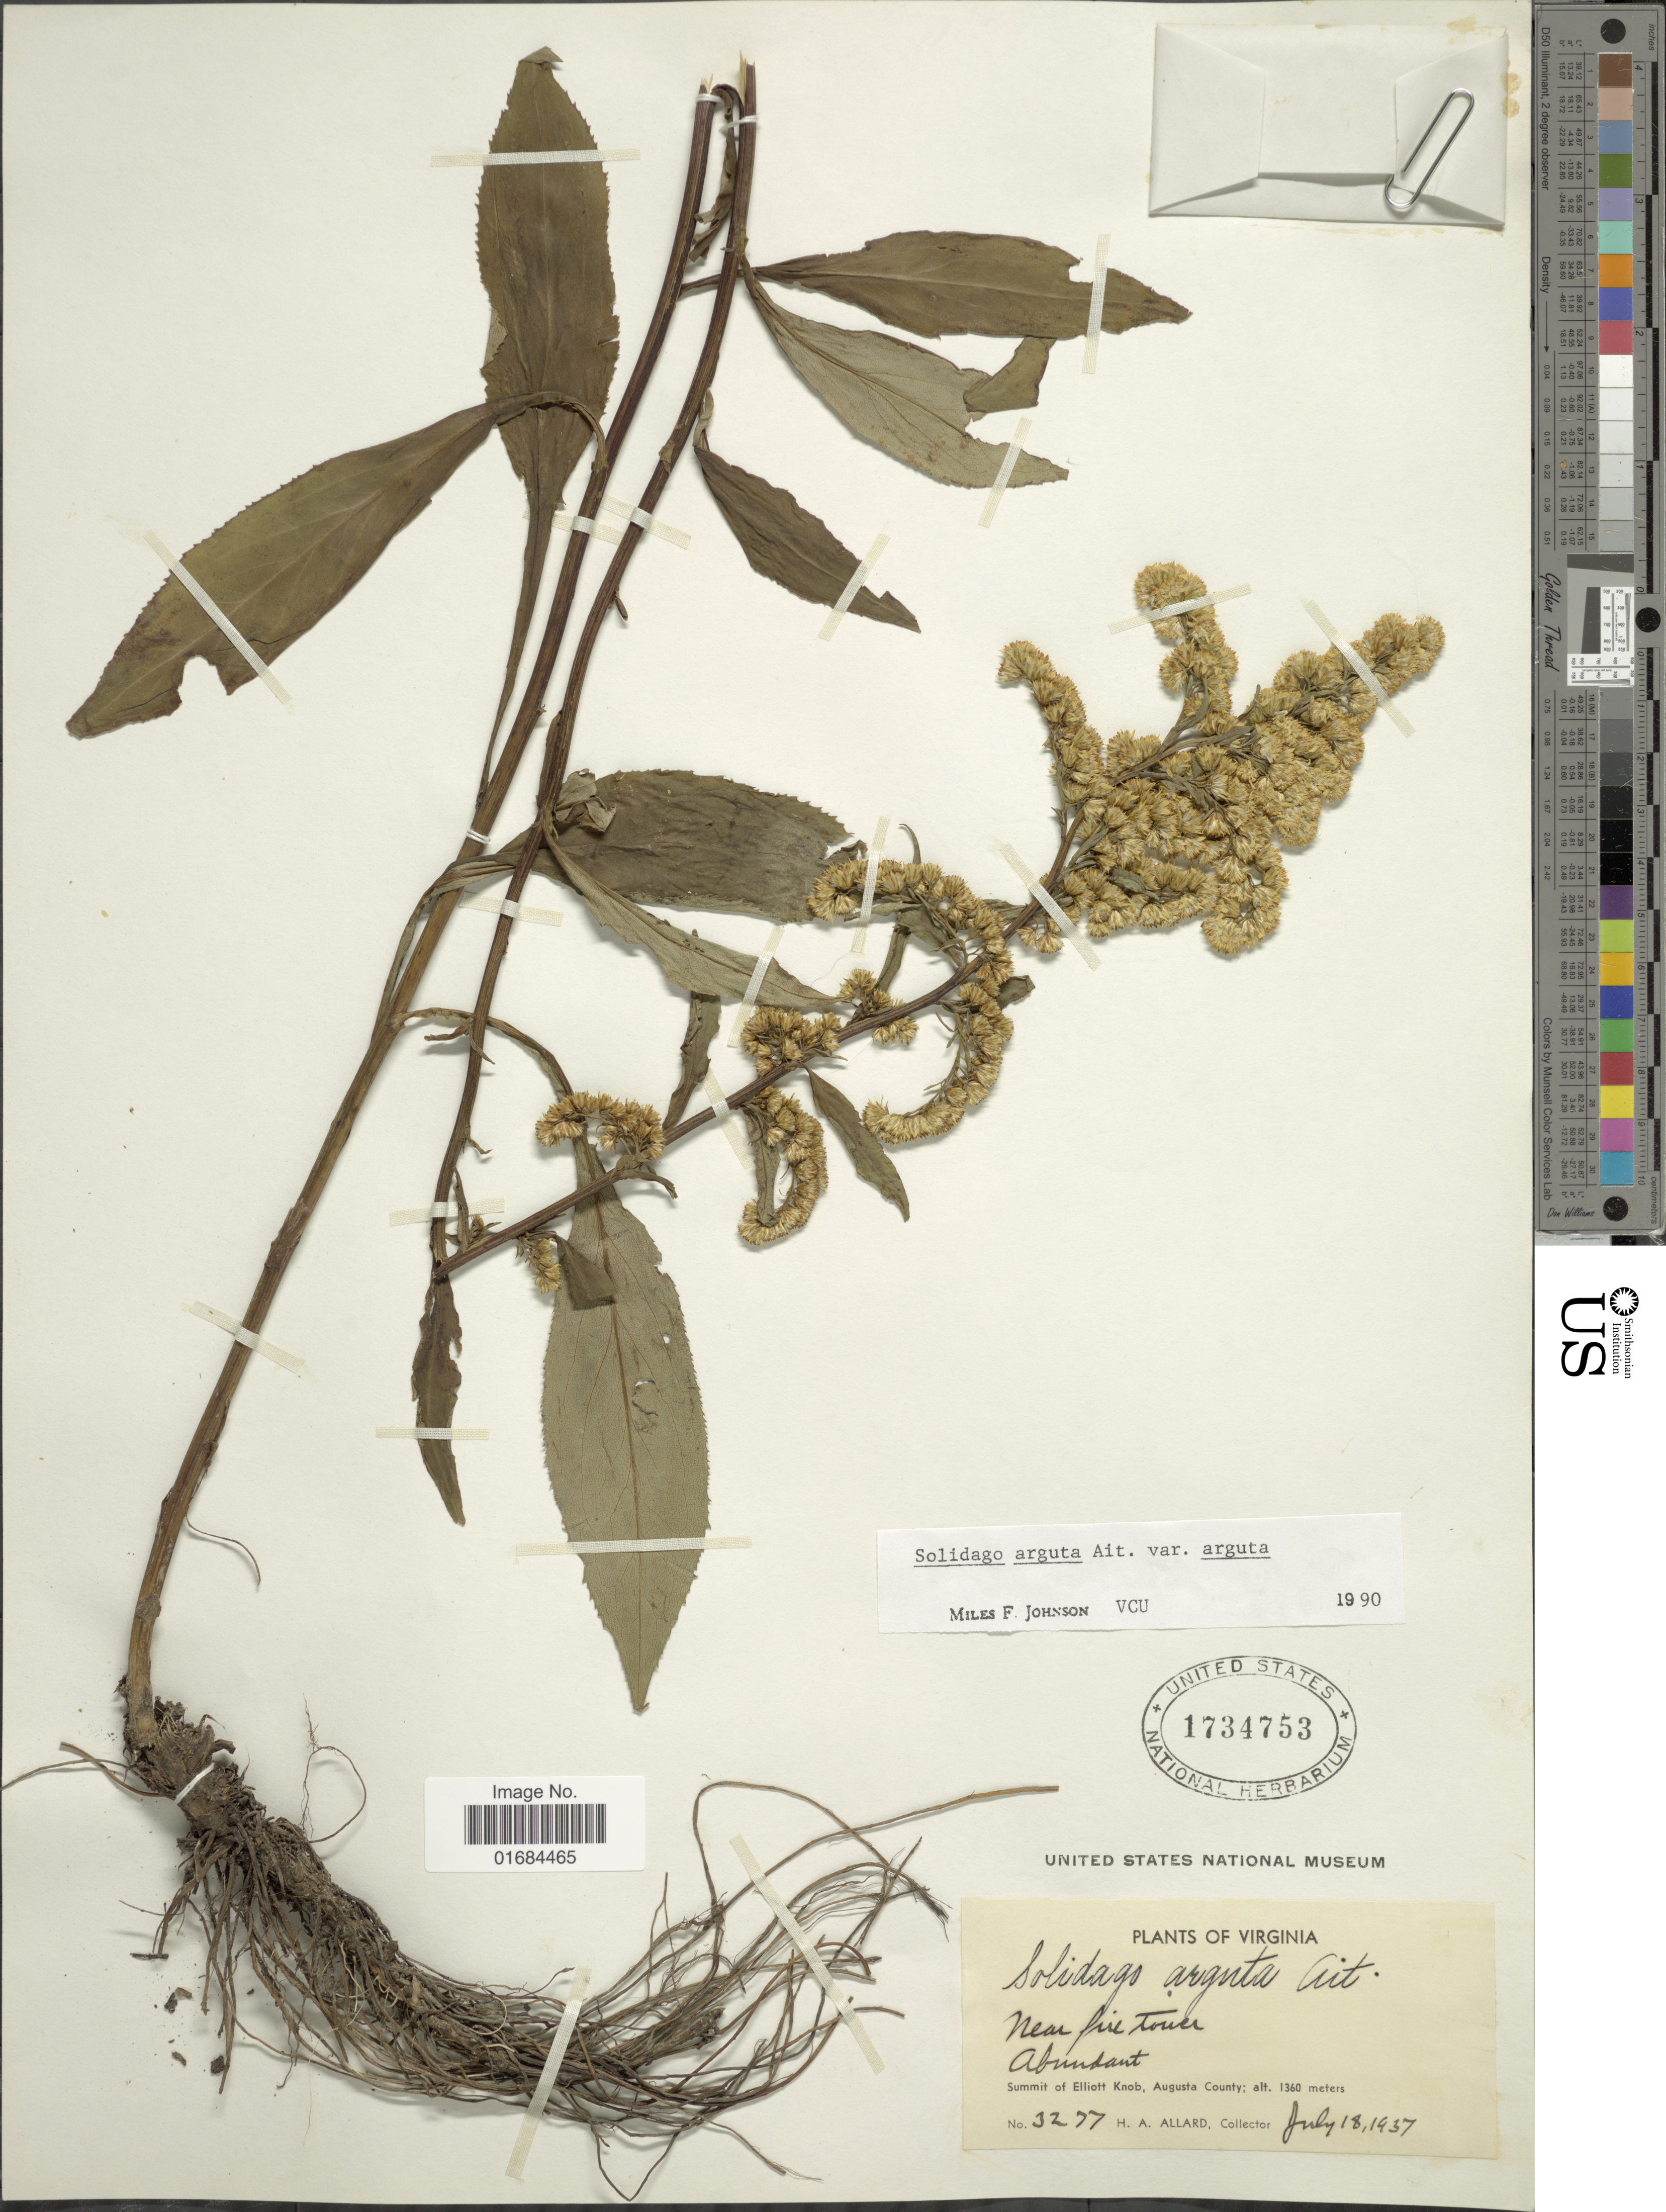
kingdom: Plantae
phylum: Tracheophyta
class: Magnoliopsida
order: Asterales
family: Asteraceae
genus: Solidago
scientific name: Solidago arguta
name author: Aiton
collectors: H. A. Allard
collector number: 3277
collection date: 1937-07-18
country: United States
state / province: Virginia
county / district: Augusta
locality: Near fire tower, Summit of Elliott Knob, Augusta County.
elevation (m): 1360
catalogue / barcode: US 1734753